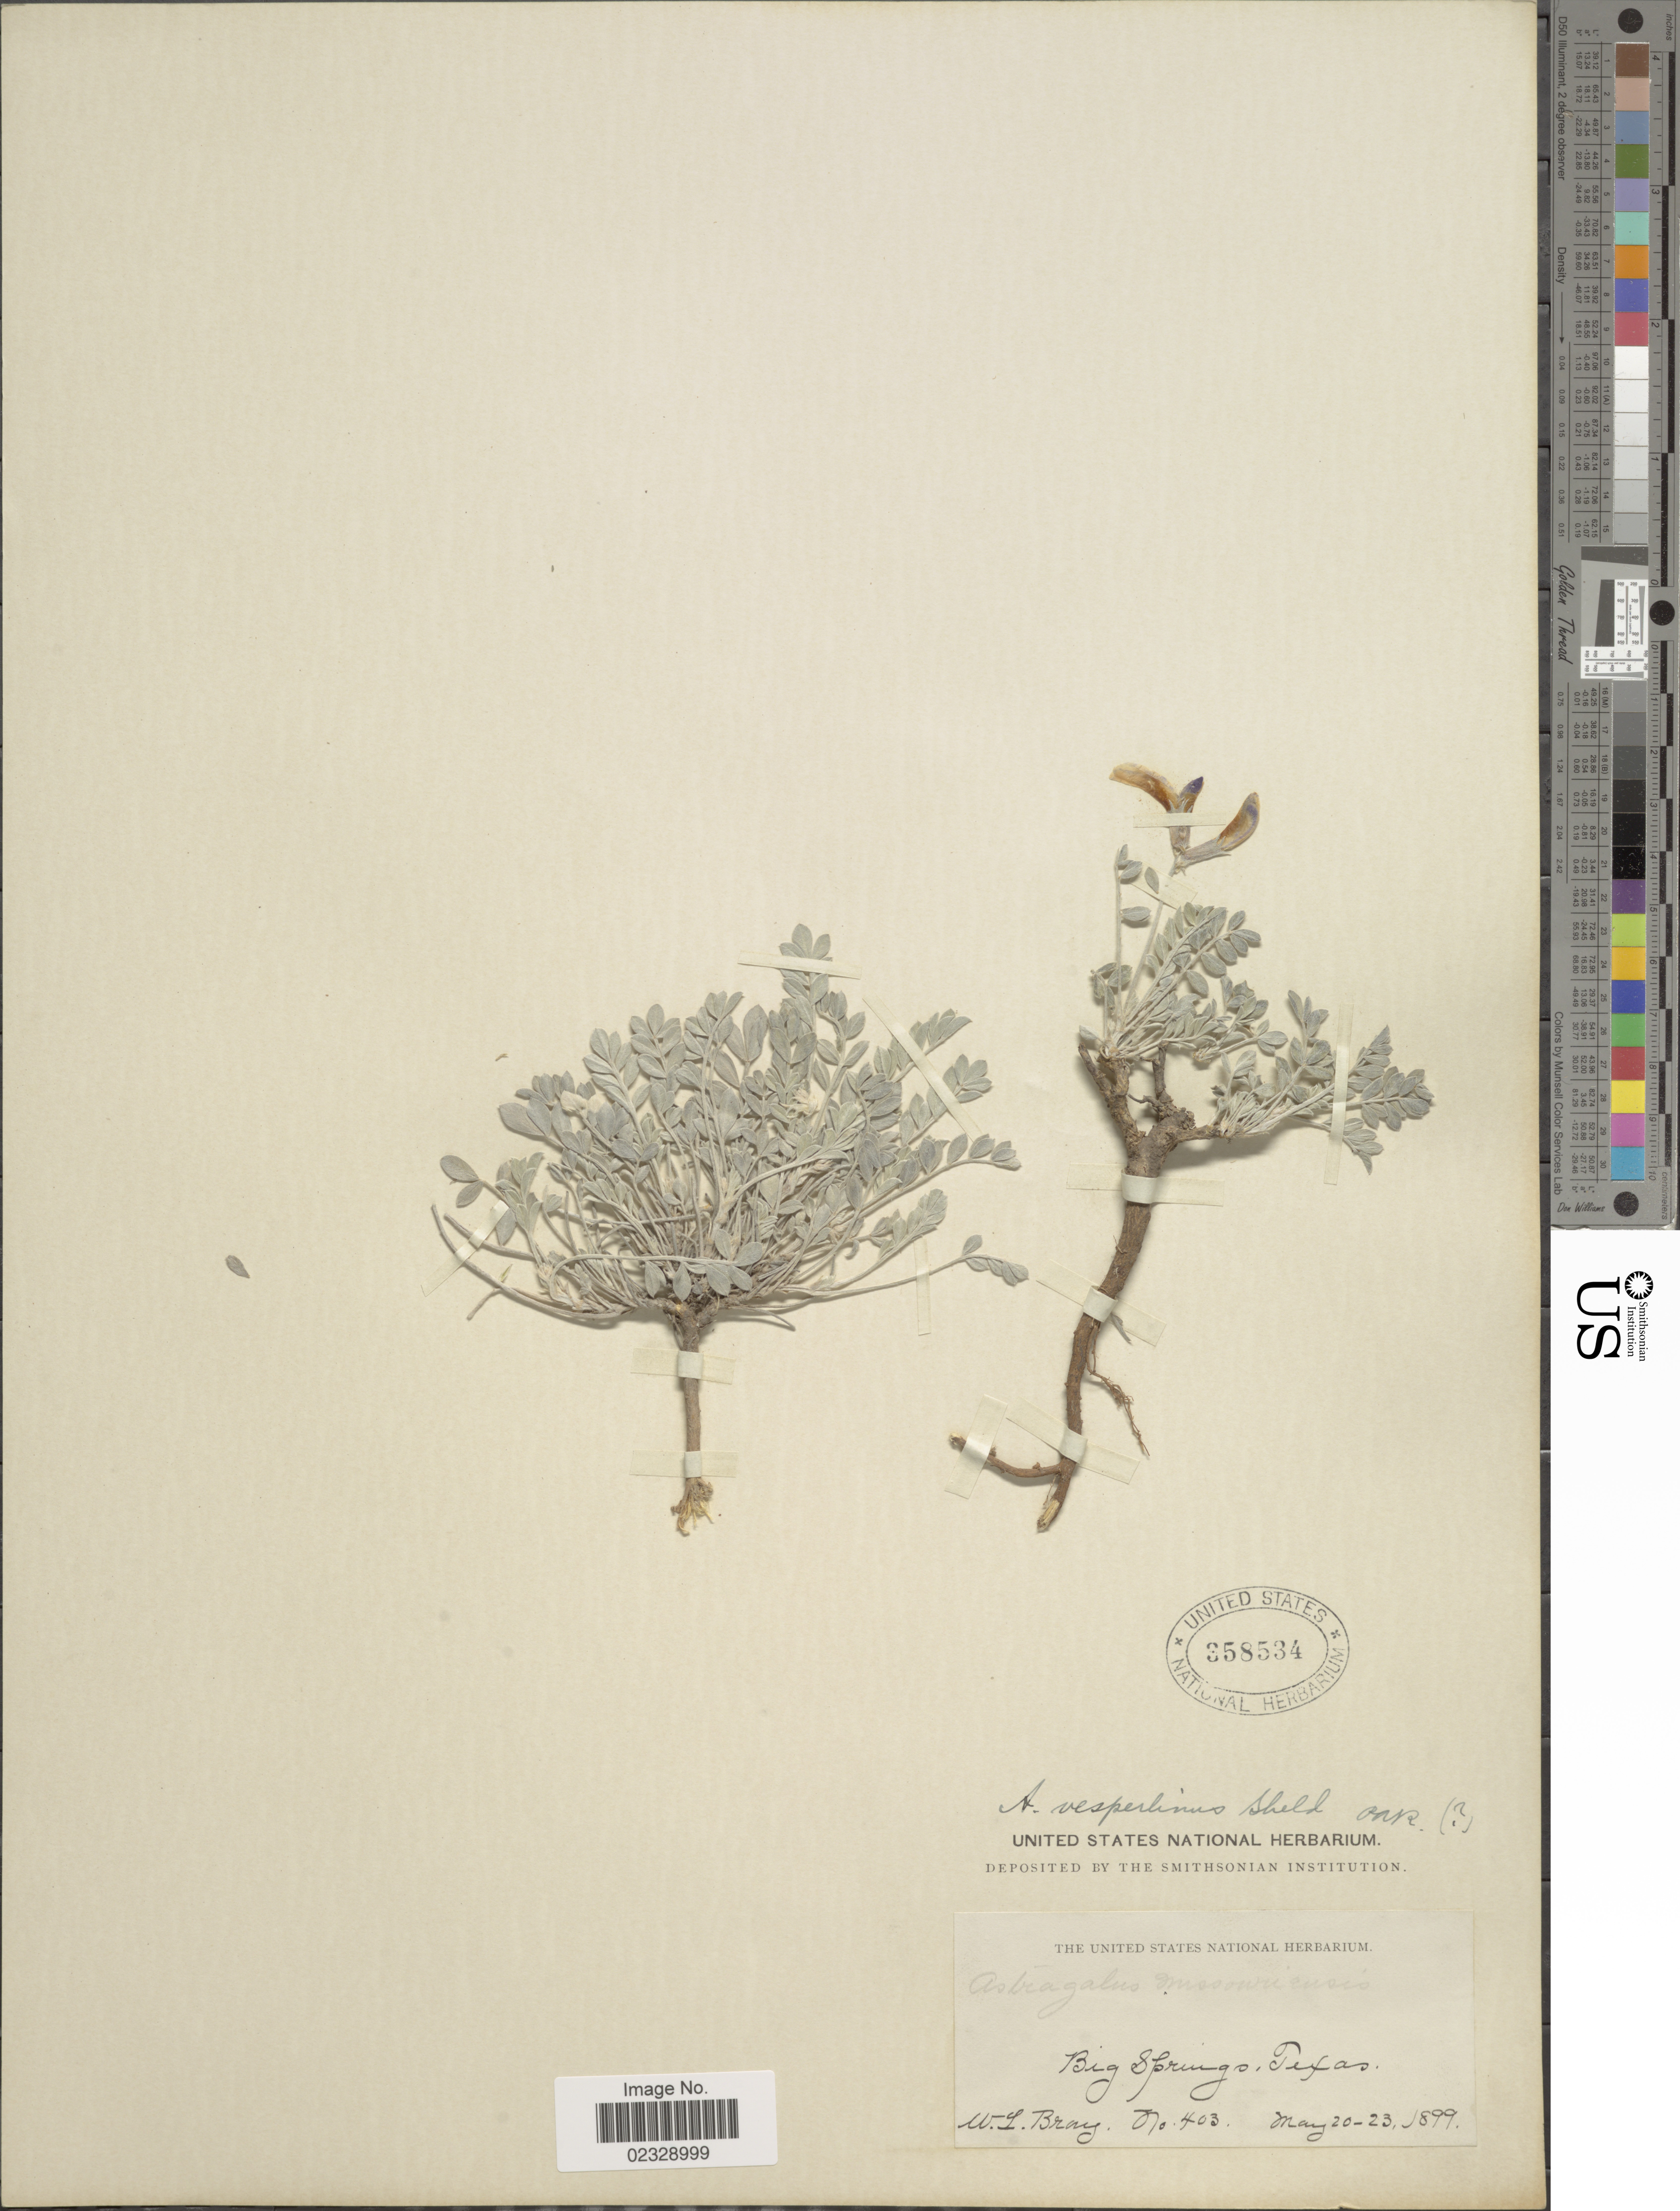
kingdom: Plantae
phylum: Tracheophyta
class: Magnoliopsida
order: Fabales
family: Fabaceae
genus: Astragalus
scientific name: Astragalus vespertinus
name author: E. Sheld.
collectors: W. L. Bray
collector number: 403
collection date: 1899-05-20/1899-05-23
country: United States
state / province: Texas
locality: Big Springs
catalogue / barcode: US 358534